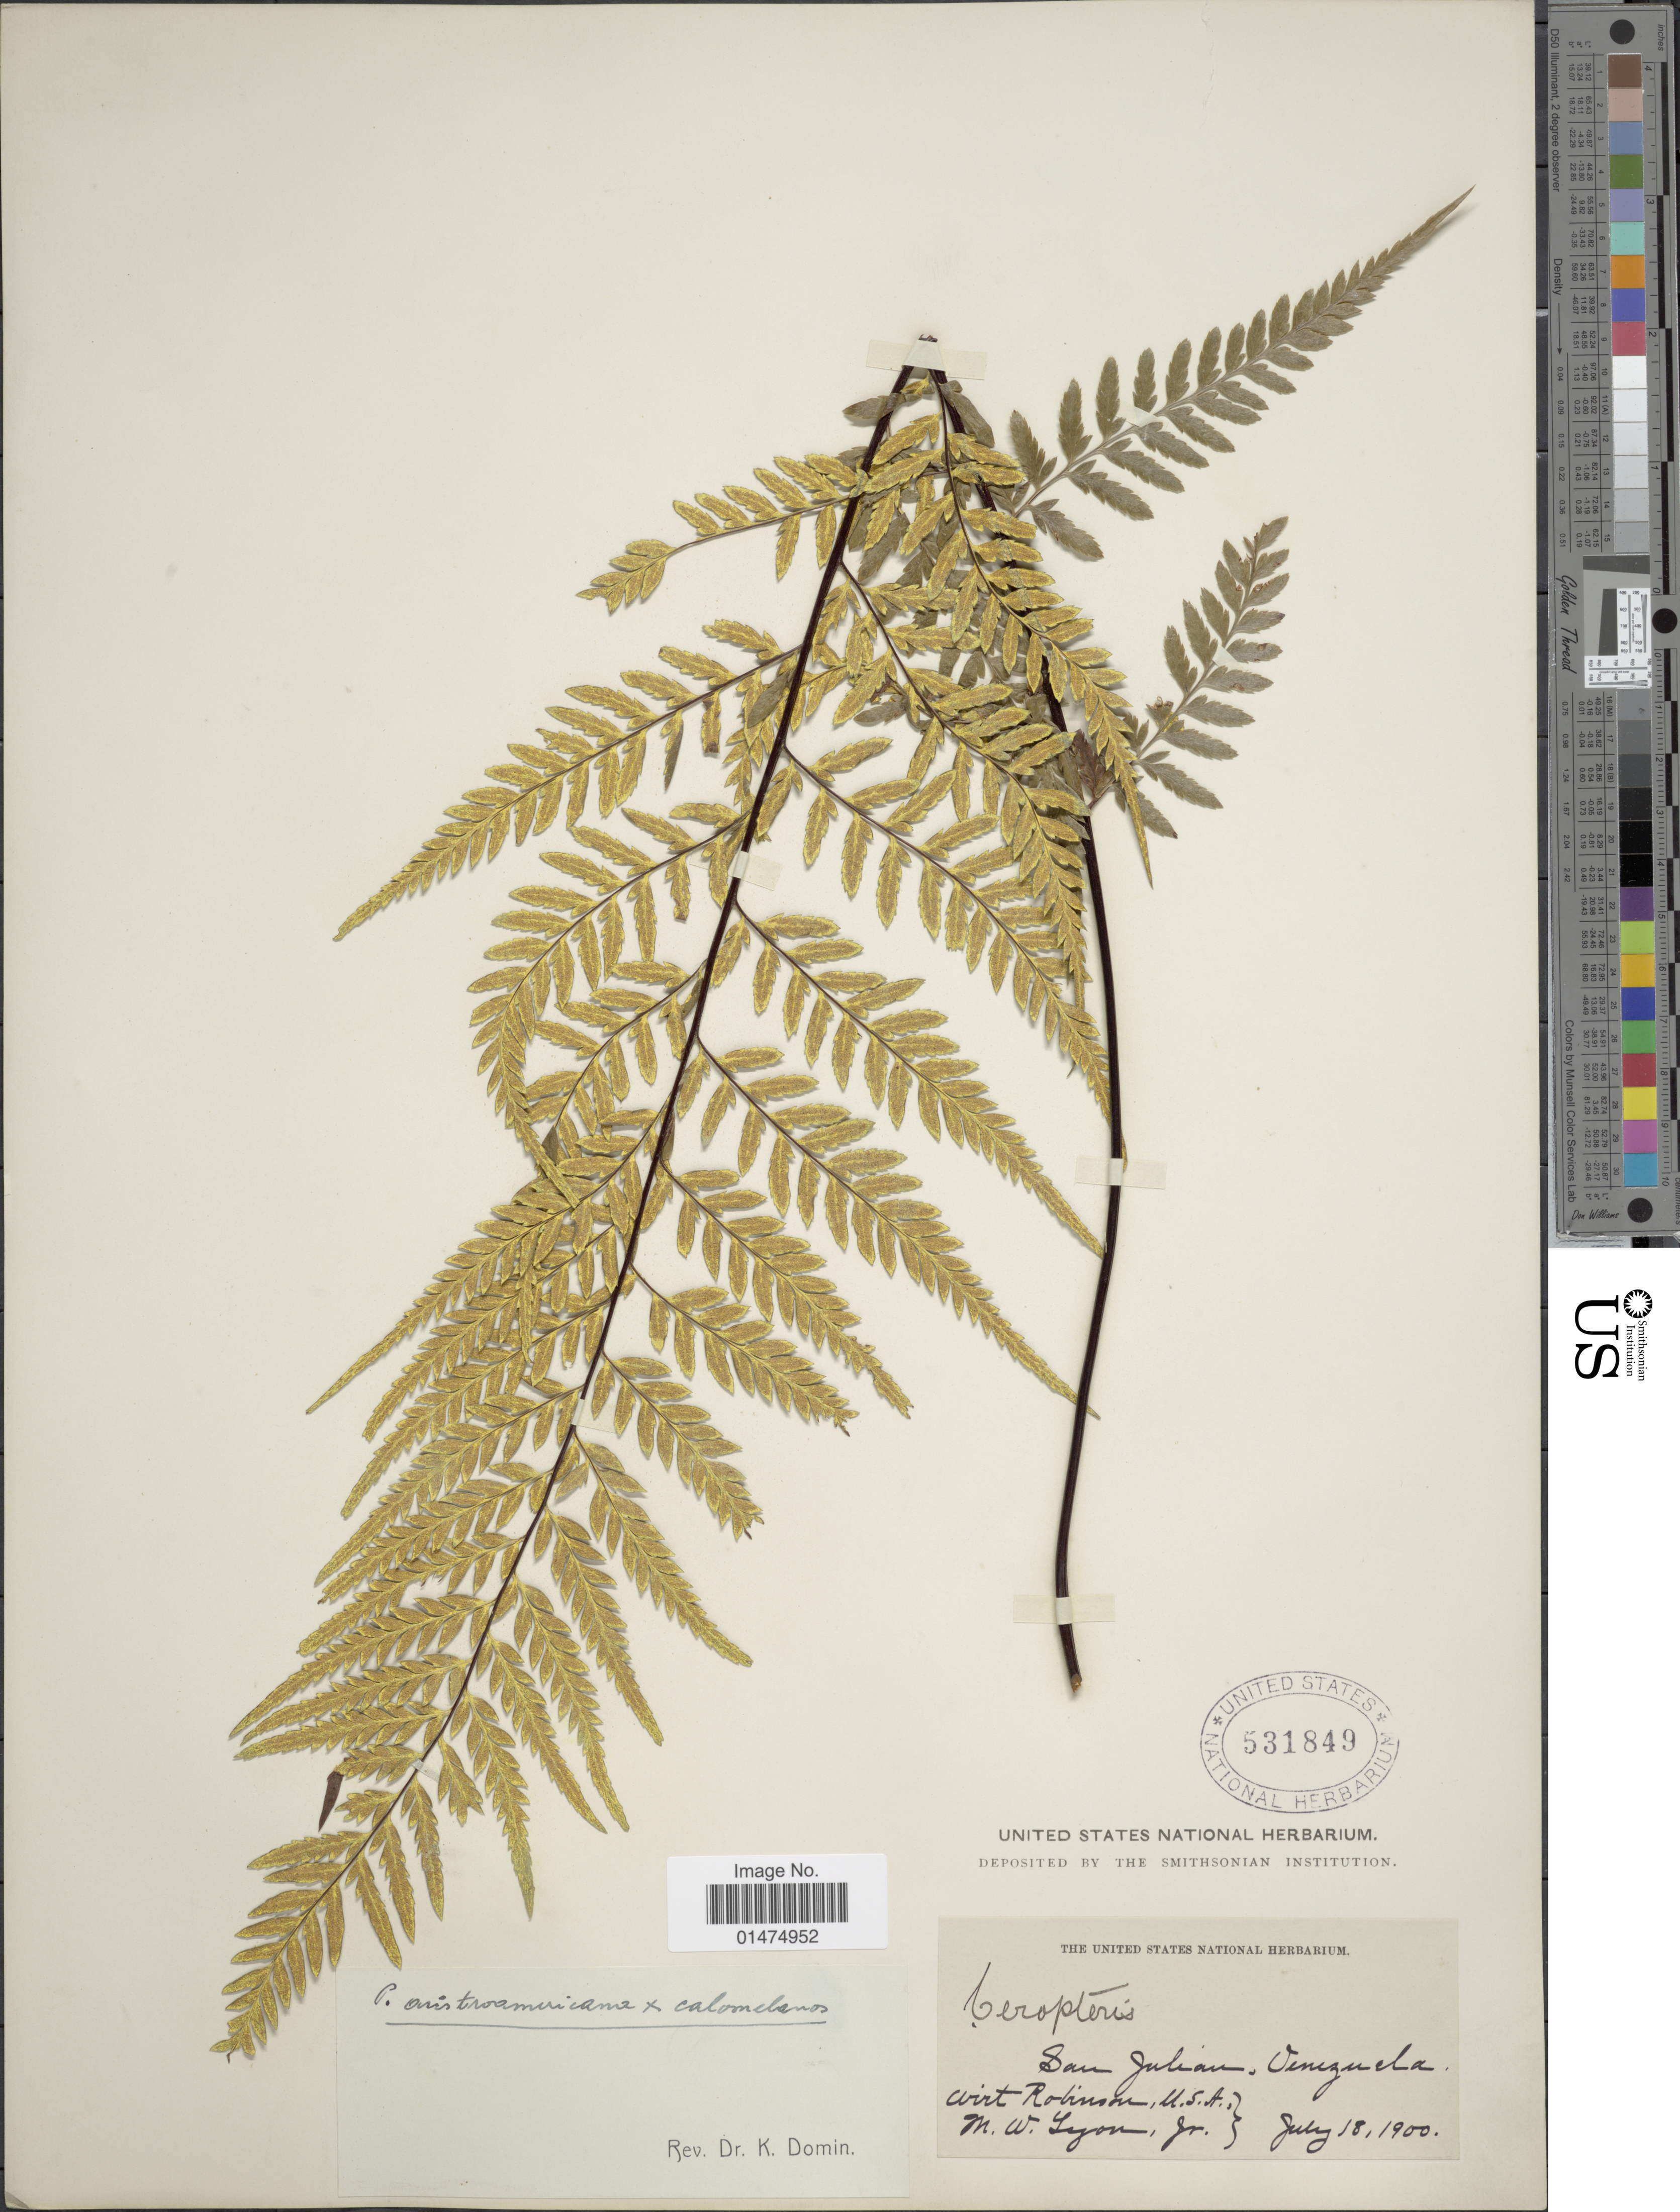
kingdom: Plantae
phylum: Tracheophyta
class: Polypodiopsida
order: Polypodiales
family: Pteridaceae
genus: Pityrogramma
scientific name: Pityrogramma calomelanos var. aureoflava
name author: (Hook.) Weath. ex L.H. Bailey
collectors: M. W. Lyon & -- Robinson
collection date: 1900-07-18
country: Venezuela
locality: San Julian, Venezuela.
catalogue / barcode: US 531849